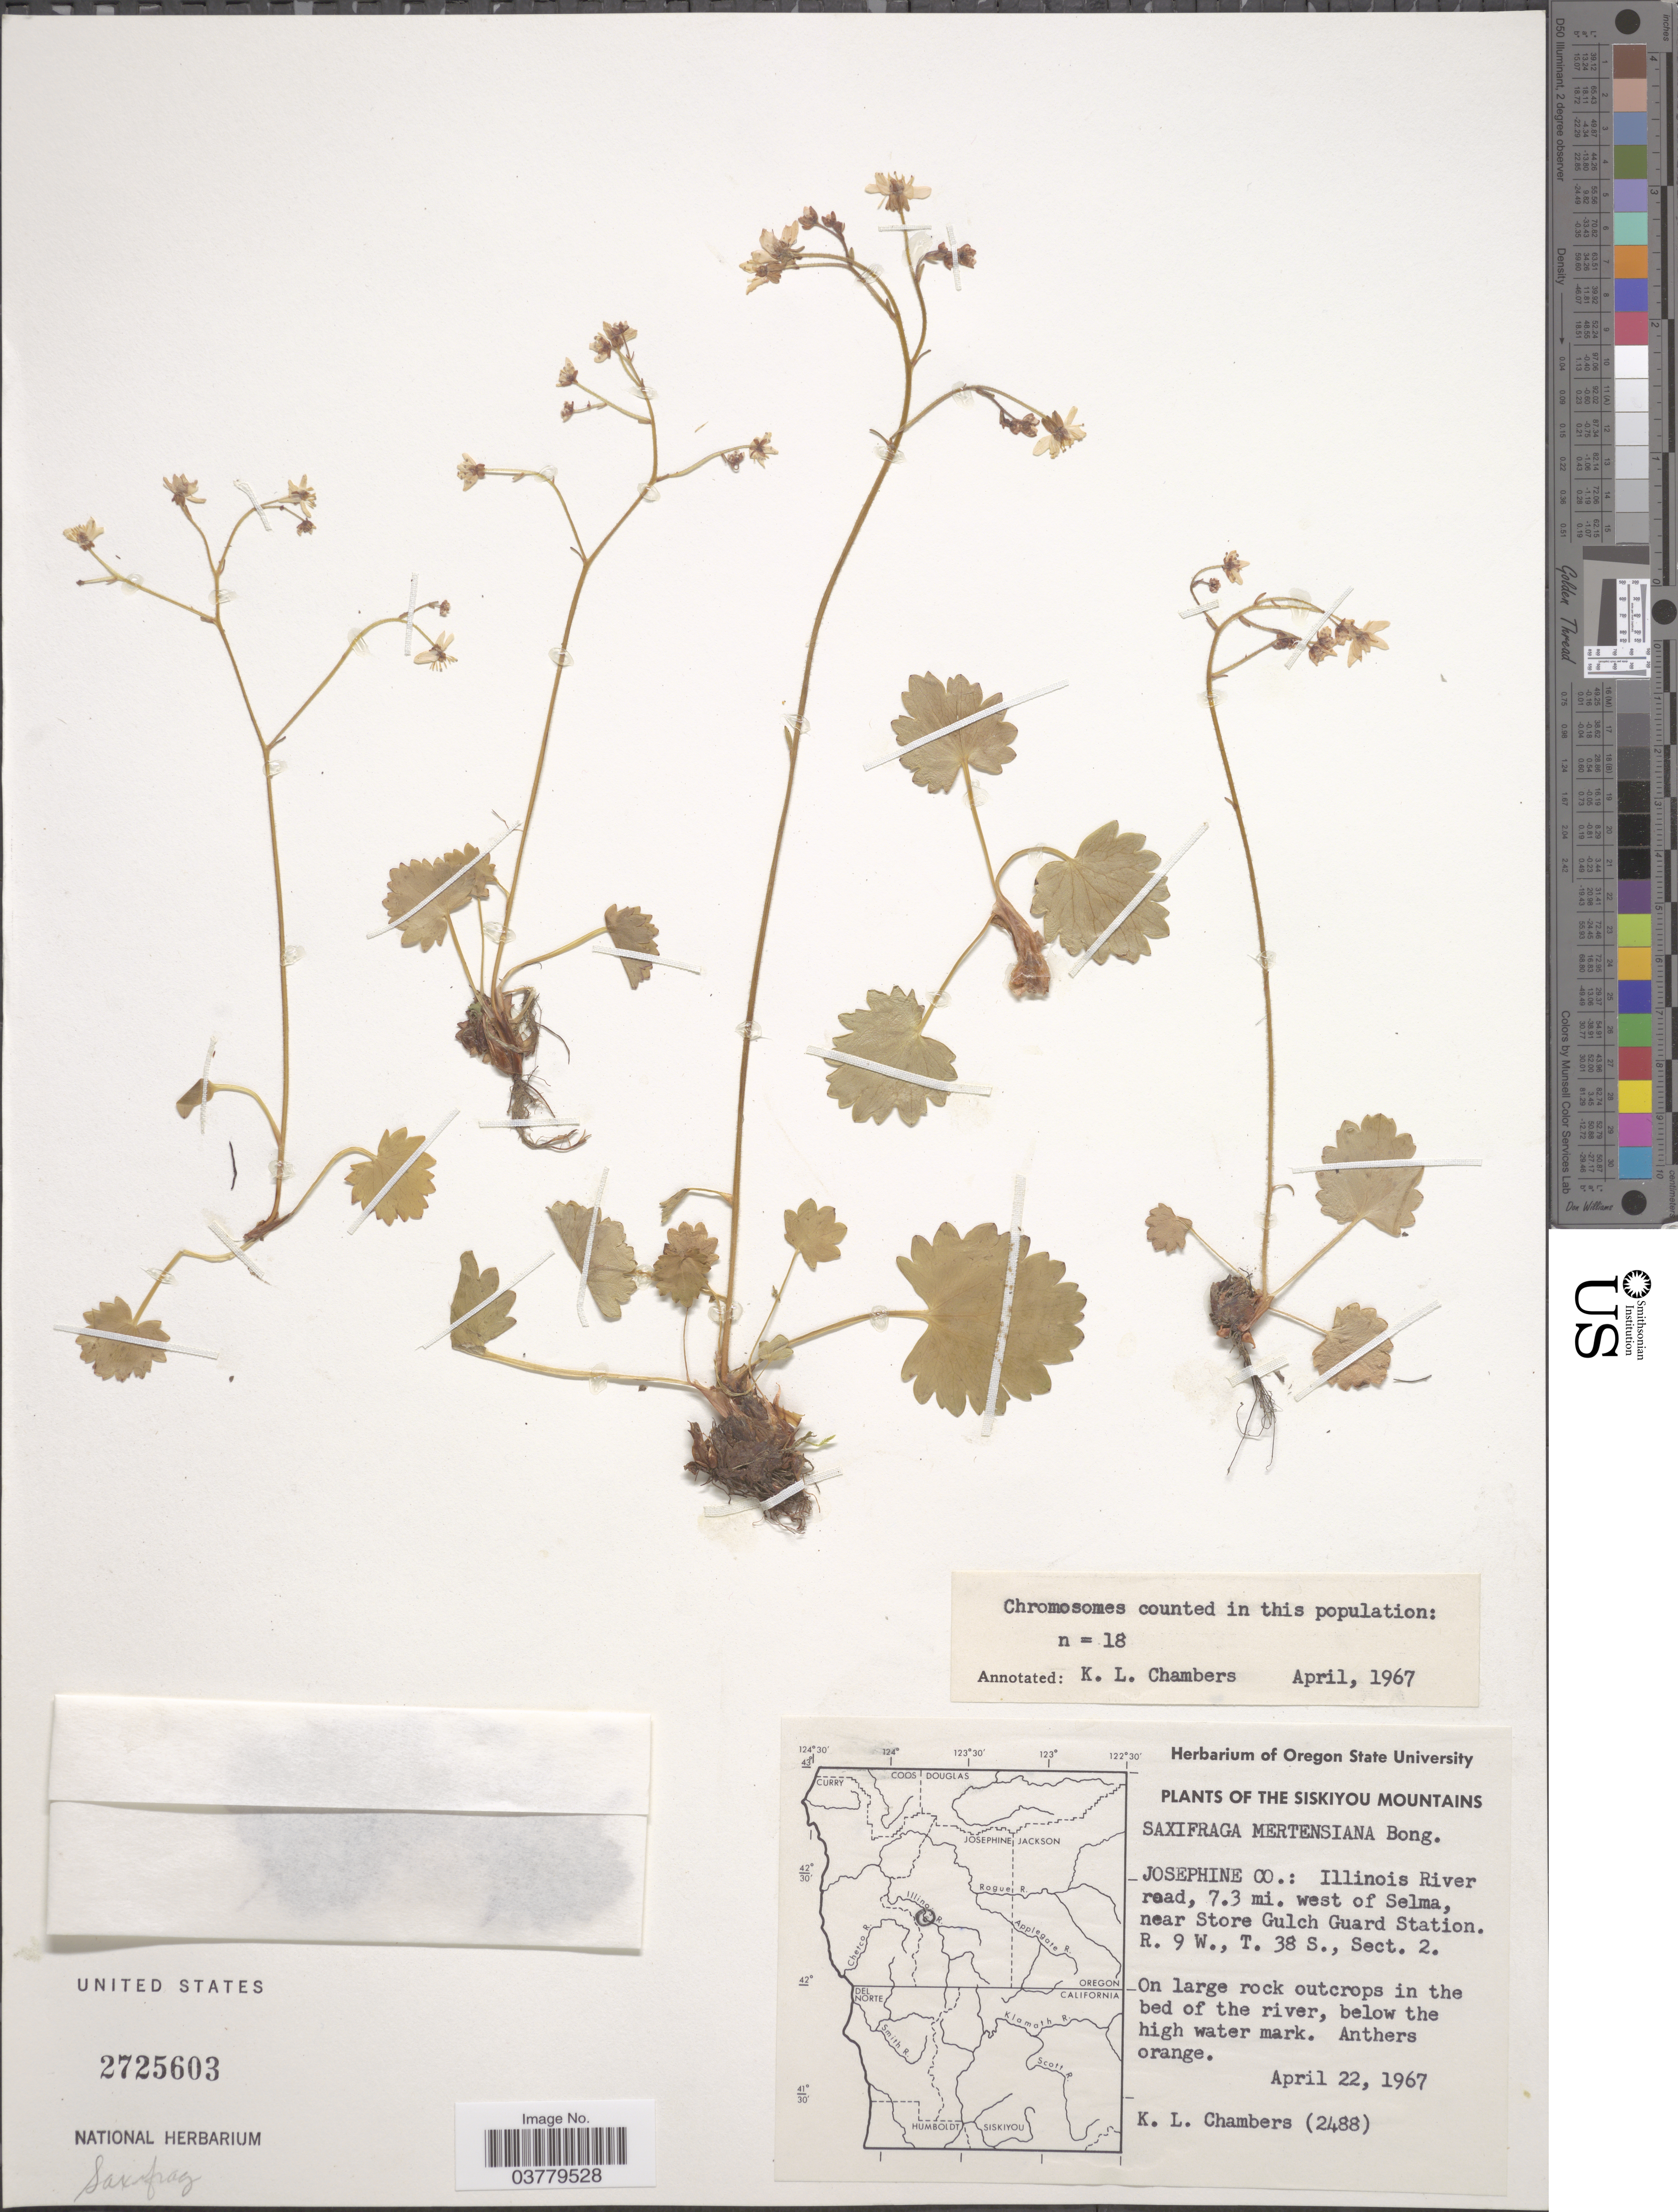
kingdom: Plantae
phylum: Tracheophyta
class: Magnoliopsida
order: Saxifragales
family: Saxifragaceae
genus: Saxifraga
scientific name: Saxifraga mertensiana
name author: Bong.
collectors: K. Chambers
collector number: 2488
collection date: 1967-04-22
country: United States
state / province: Oregon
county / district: Josephine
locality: The Siskiyou Mountains. Josephine Co.: Illinois River road, 7.3 mi. west of Selma, near Store Gulch Guard Station. R. 9 W., T. 38 S., Sect. 2.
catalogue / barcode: US 2725603